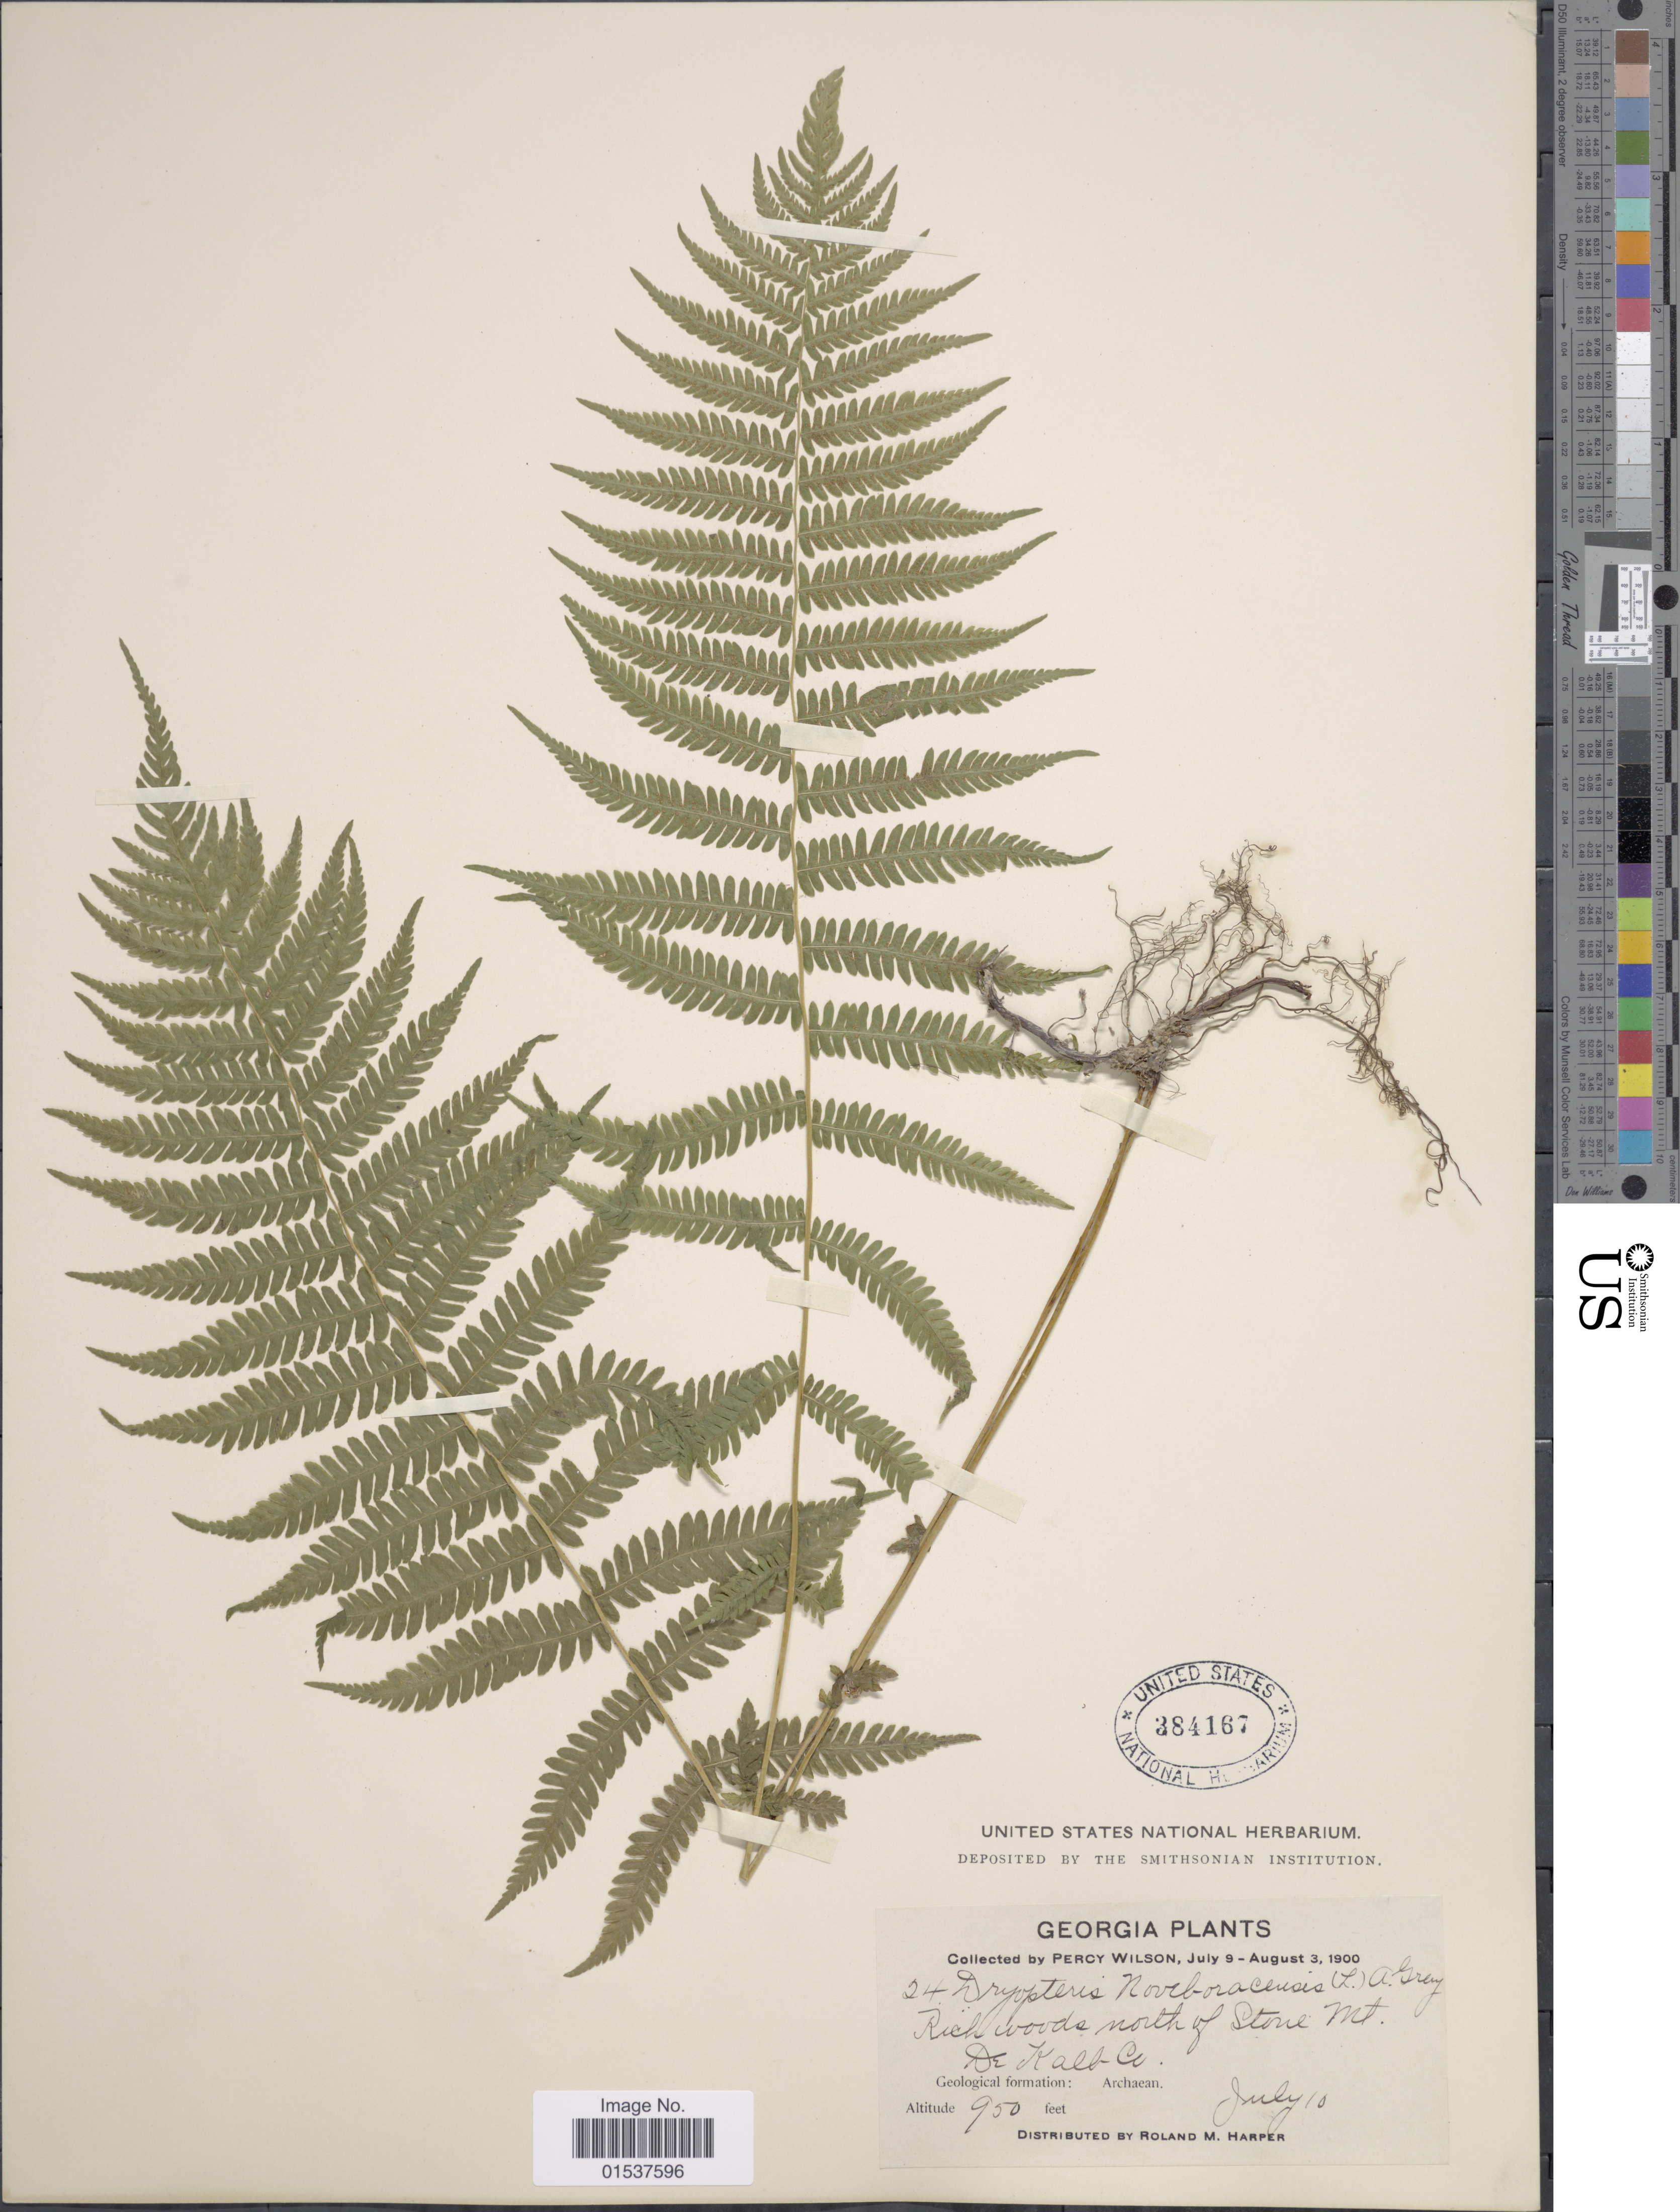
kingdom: Plantae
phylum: Tracheophyta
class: Polypodiopsida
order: Polypodiales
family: Thelypteridaceae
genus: Parathelypteris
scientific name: Parathelypteris noveboracensis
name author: (L.) Ching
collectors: P. Wilson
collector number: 24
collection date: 1900-07-10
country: United States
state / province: Georgia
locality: North of Stone Mt. Dr Kalt Co.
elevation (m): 290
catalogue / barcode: US 384167